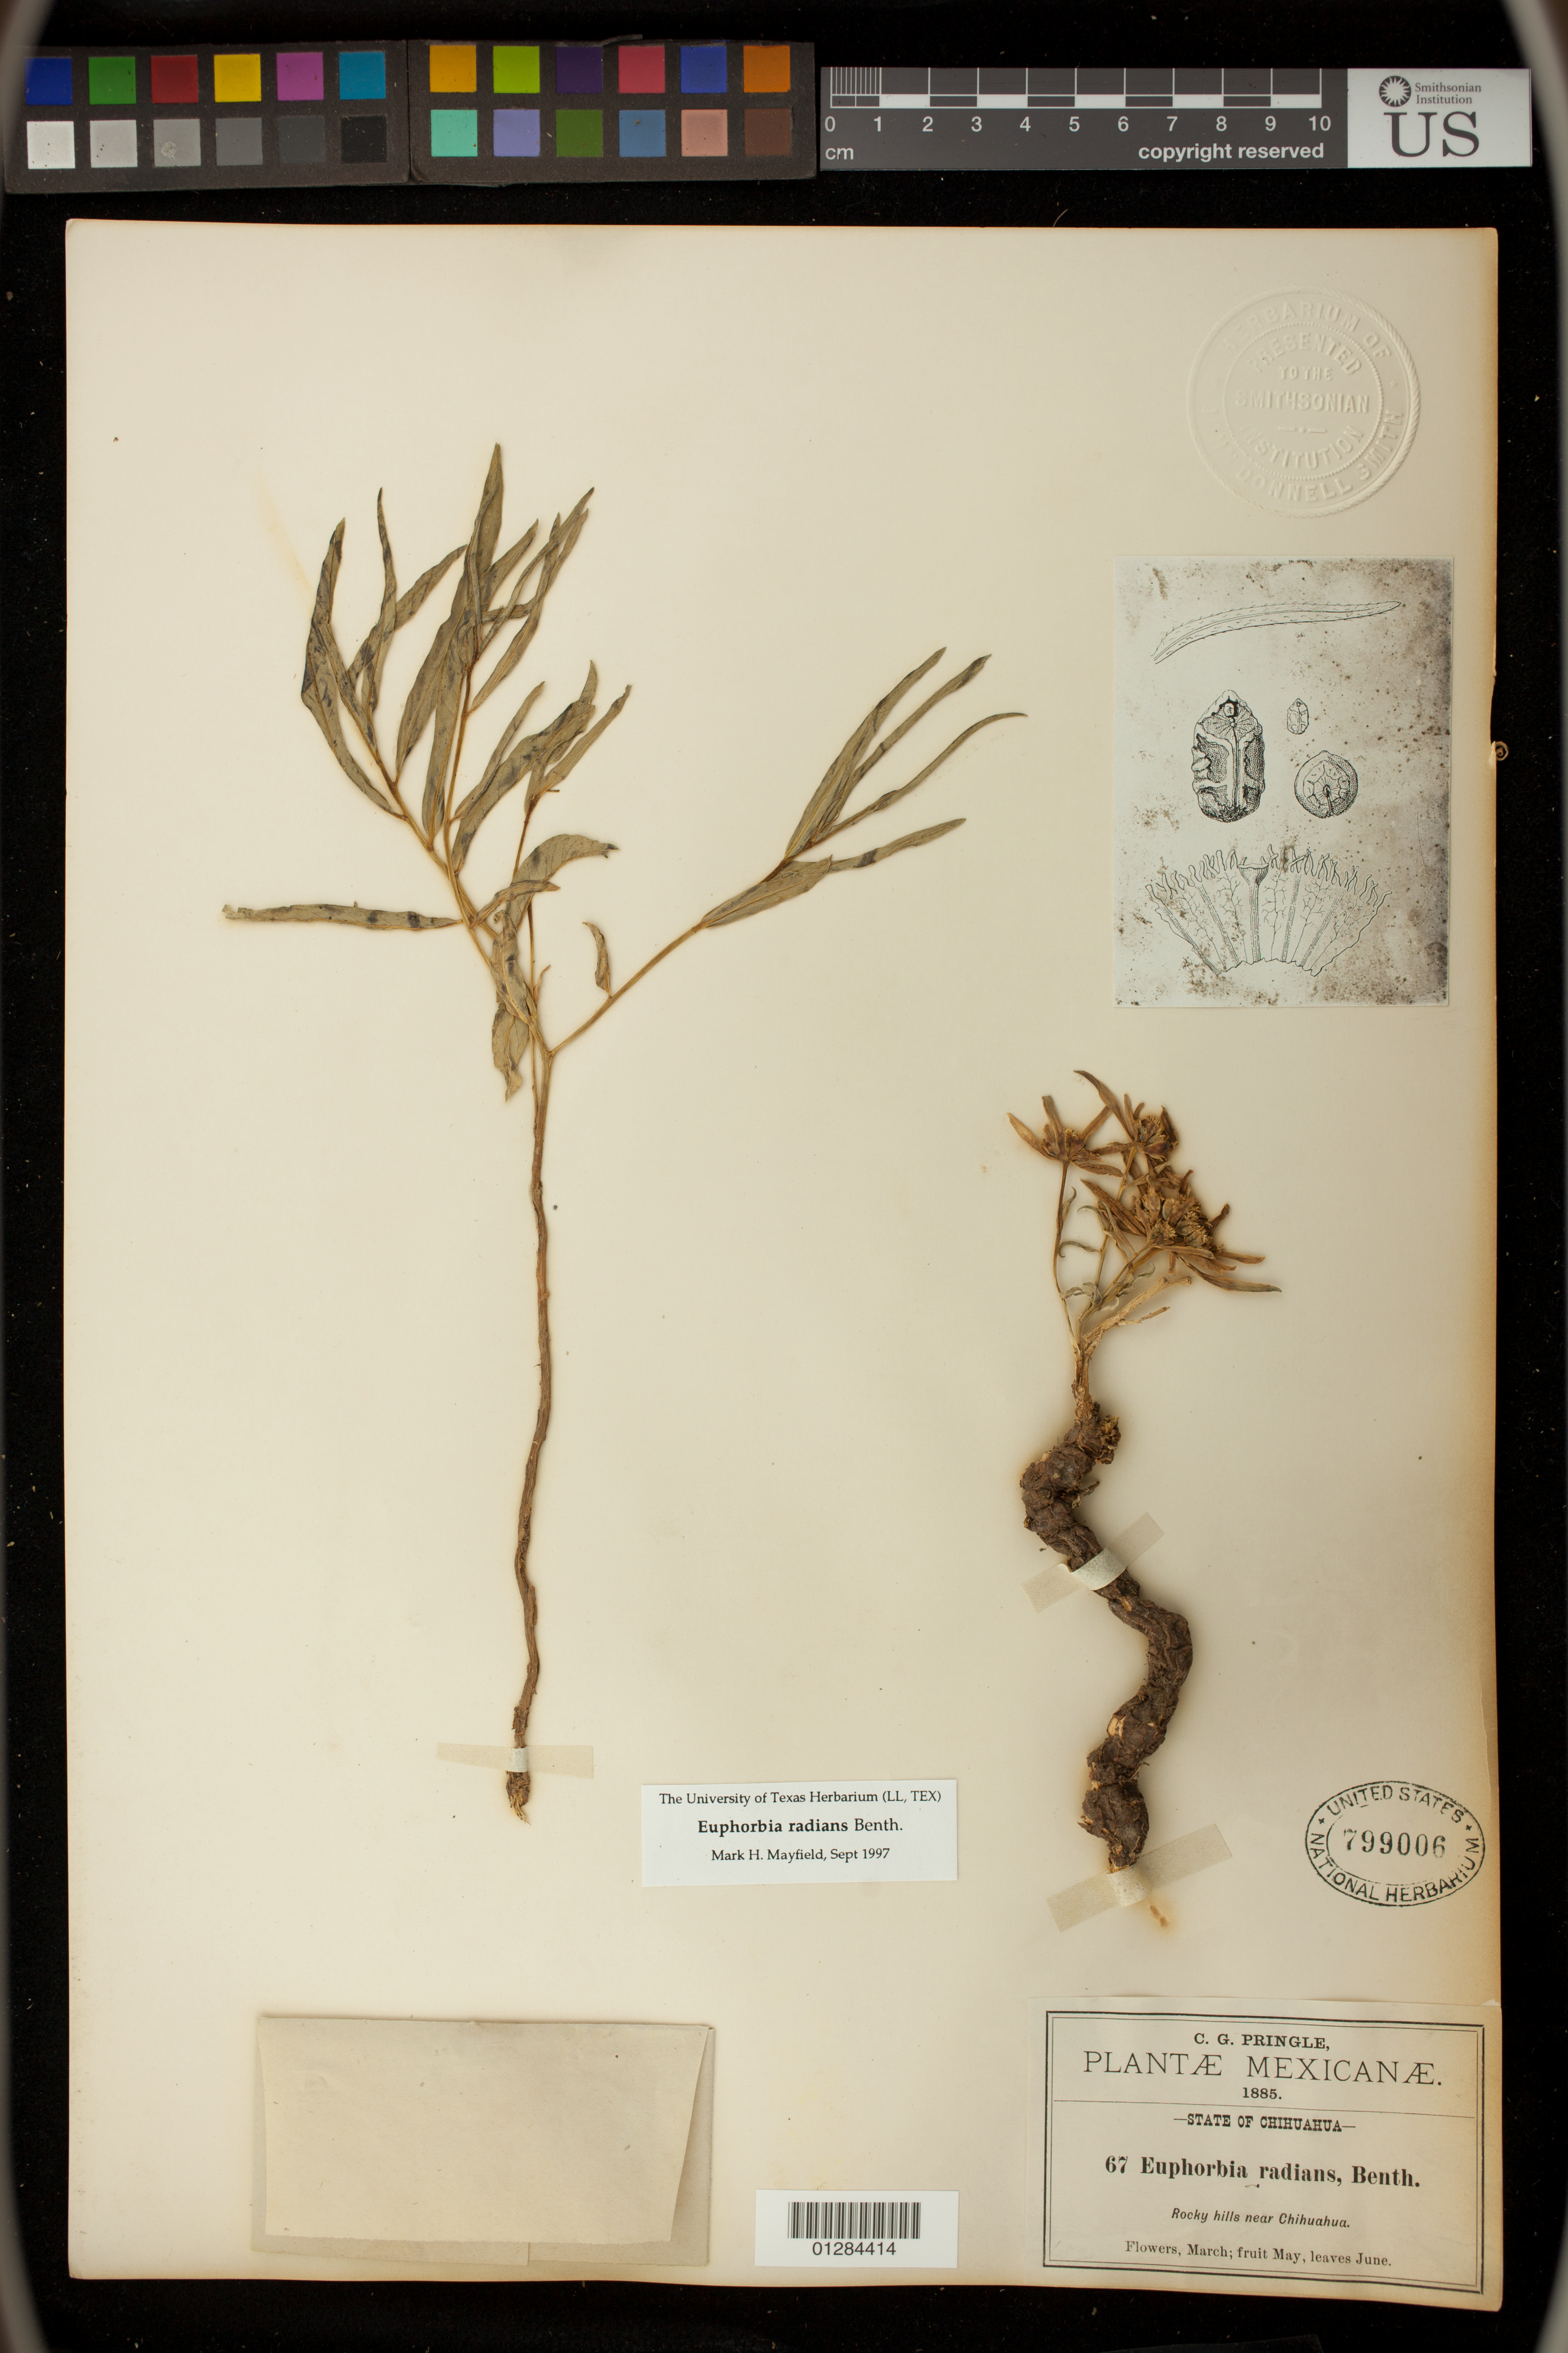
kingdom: Plantae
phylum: Tracheophyta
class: Magnoliopsida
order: Malpighiales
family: Euphorbiaceae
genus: Euphorbia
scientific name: Euphorbia radians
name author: Benth.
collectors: C. G. Pringle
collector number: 67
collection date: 1885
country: Mexico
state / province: Chihuahua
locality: Rocky hills near Chihuahua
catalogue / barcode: US 799006